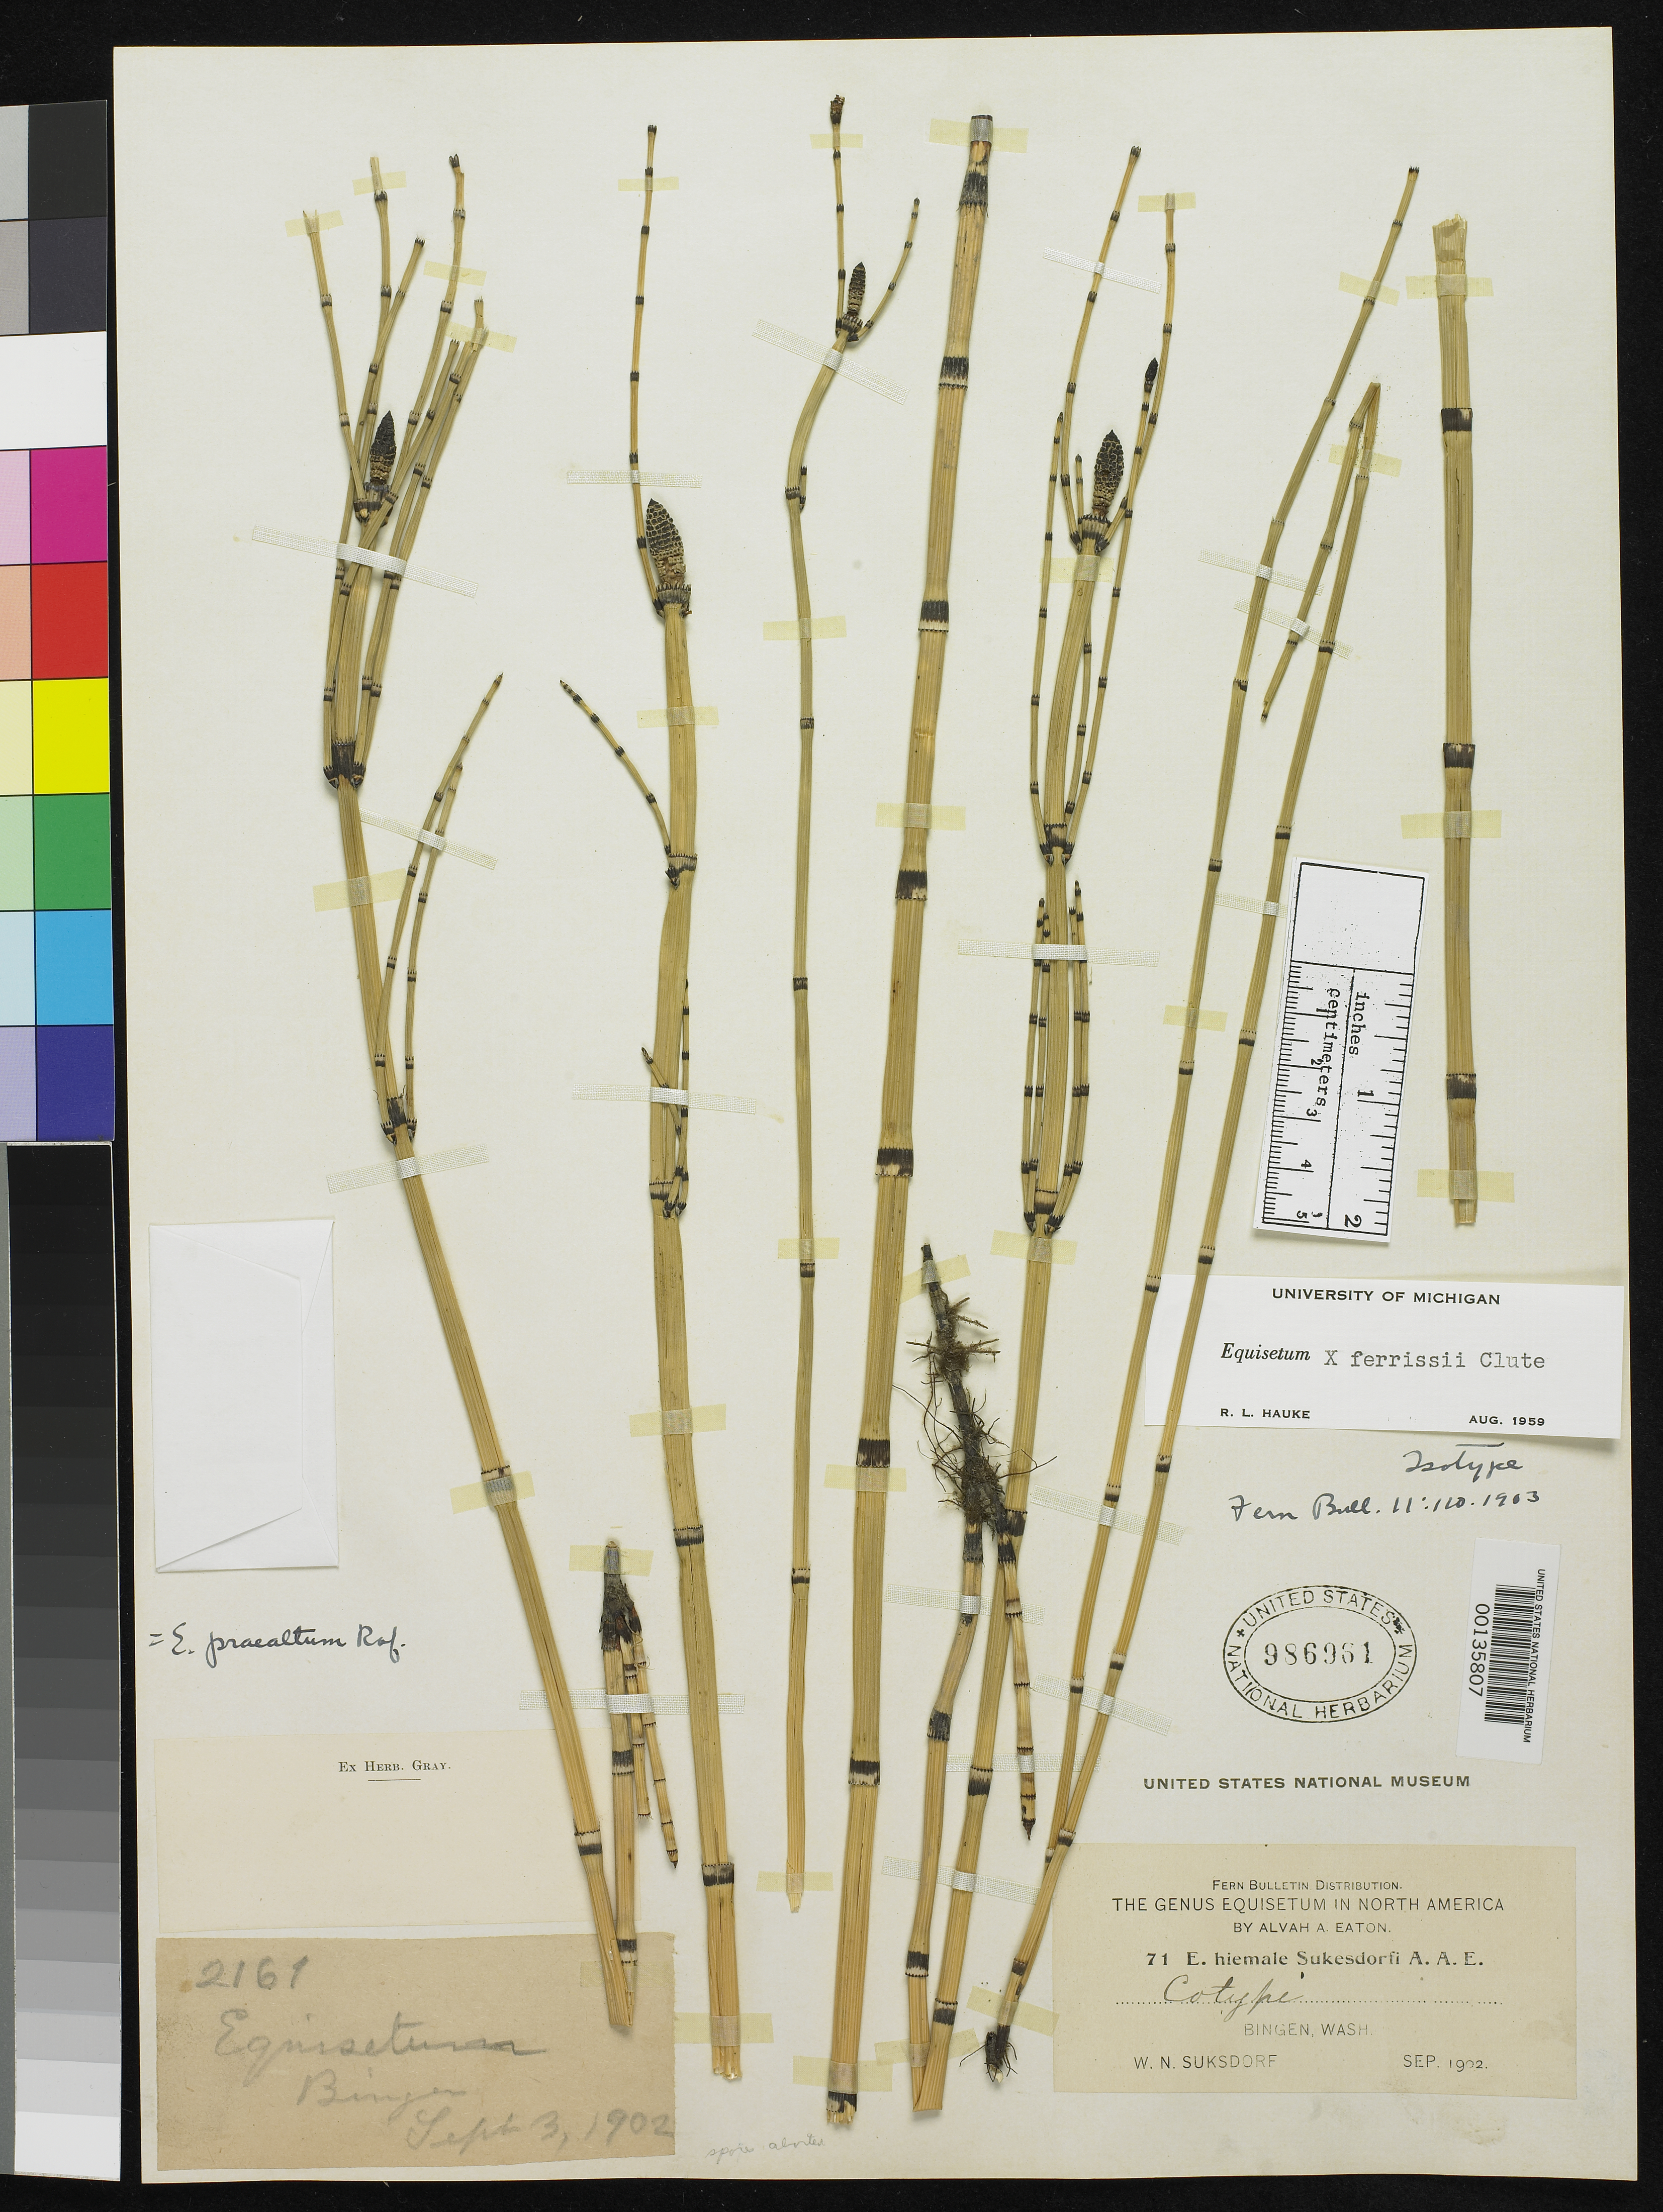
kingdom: Plantae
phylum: Tracheophyta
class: Polypodiopsida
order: Equisetales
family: Equisetaceae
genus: Equisetum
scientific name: Equisetum hyemale var. suksdorfii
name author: A.A. Eaton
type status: Isotype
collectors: W. N. Suksdorf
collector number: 2161(Eaton Equiset. Distr. 71)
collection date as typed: Sep 1902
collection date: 1902-09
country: United States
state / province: Washington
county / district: Klickitat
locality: Columbia River at Bingen.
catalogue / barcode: US 986961